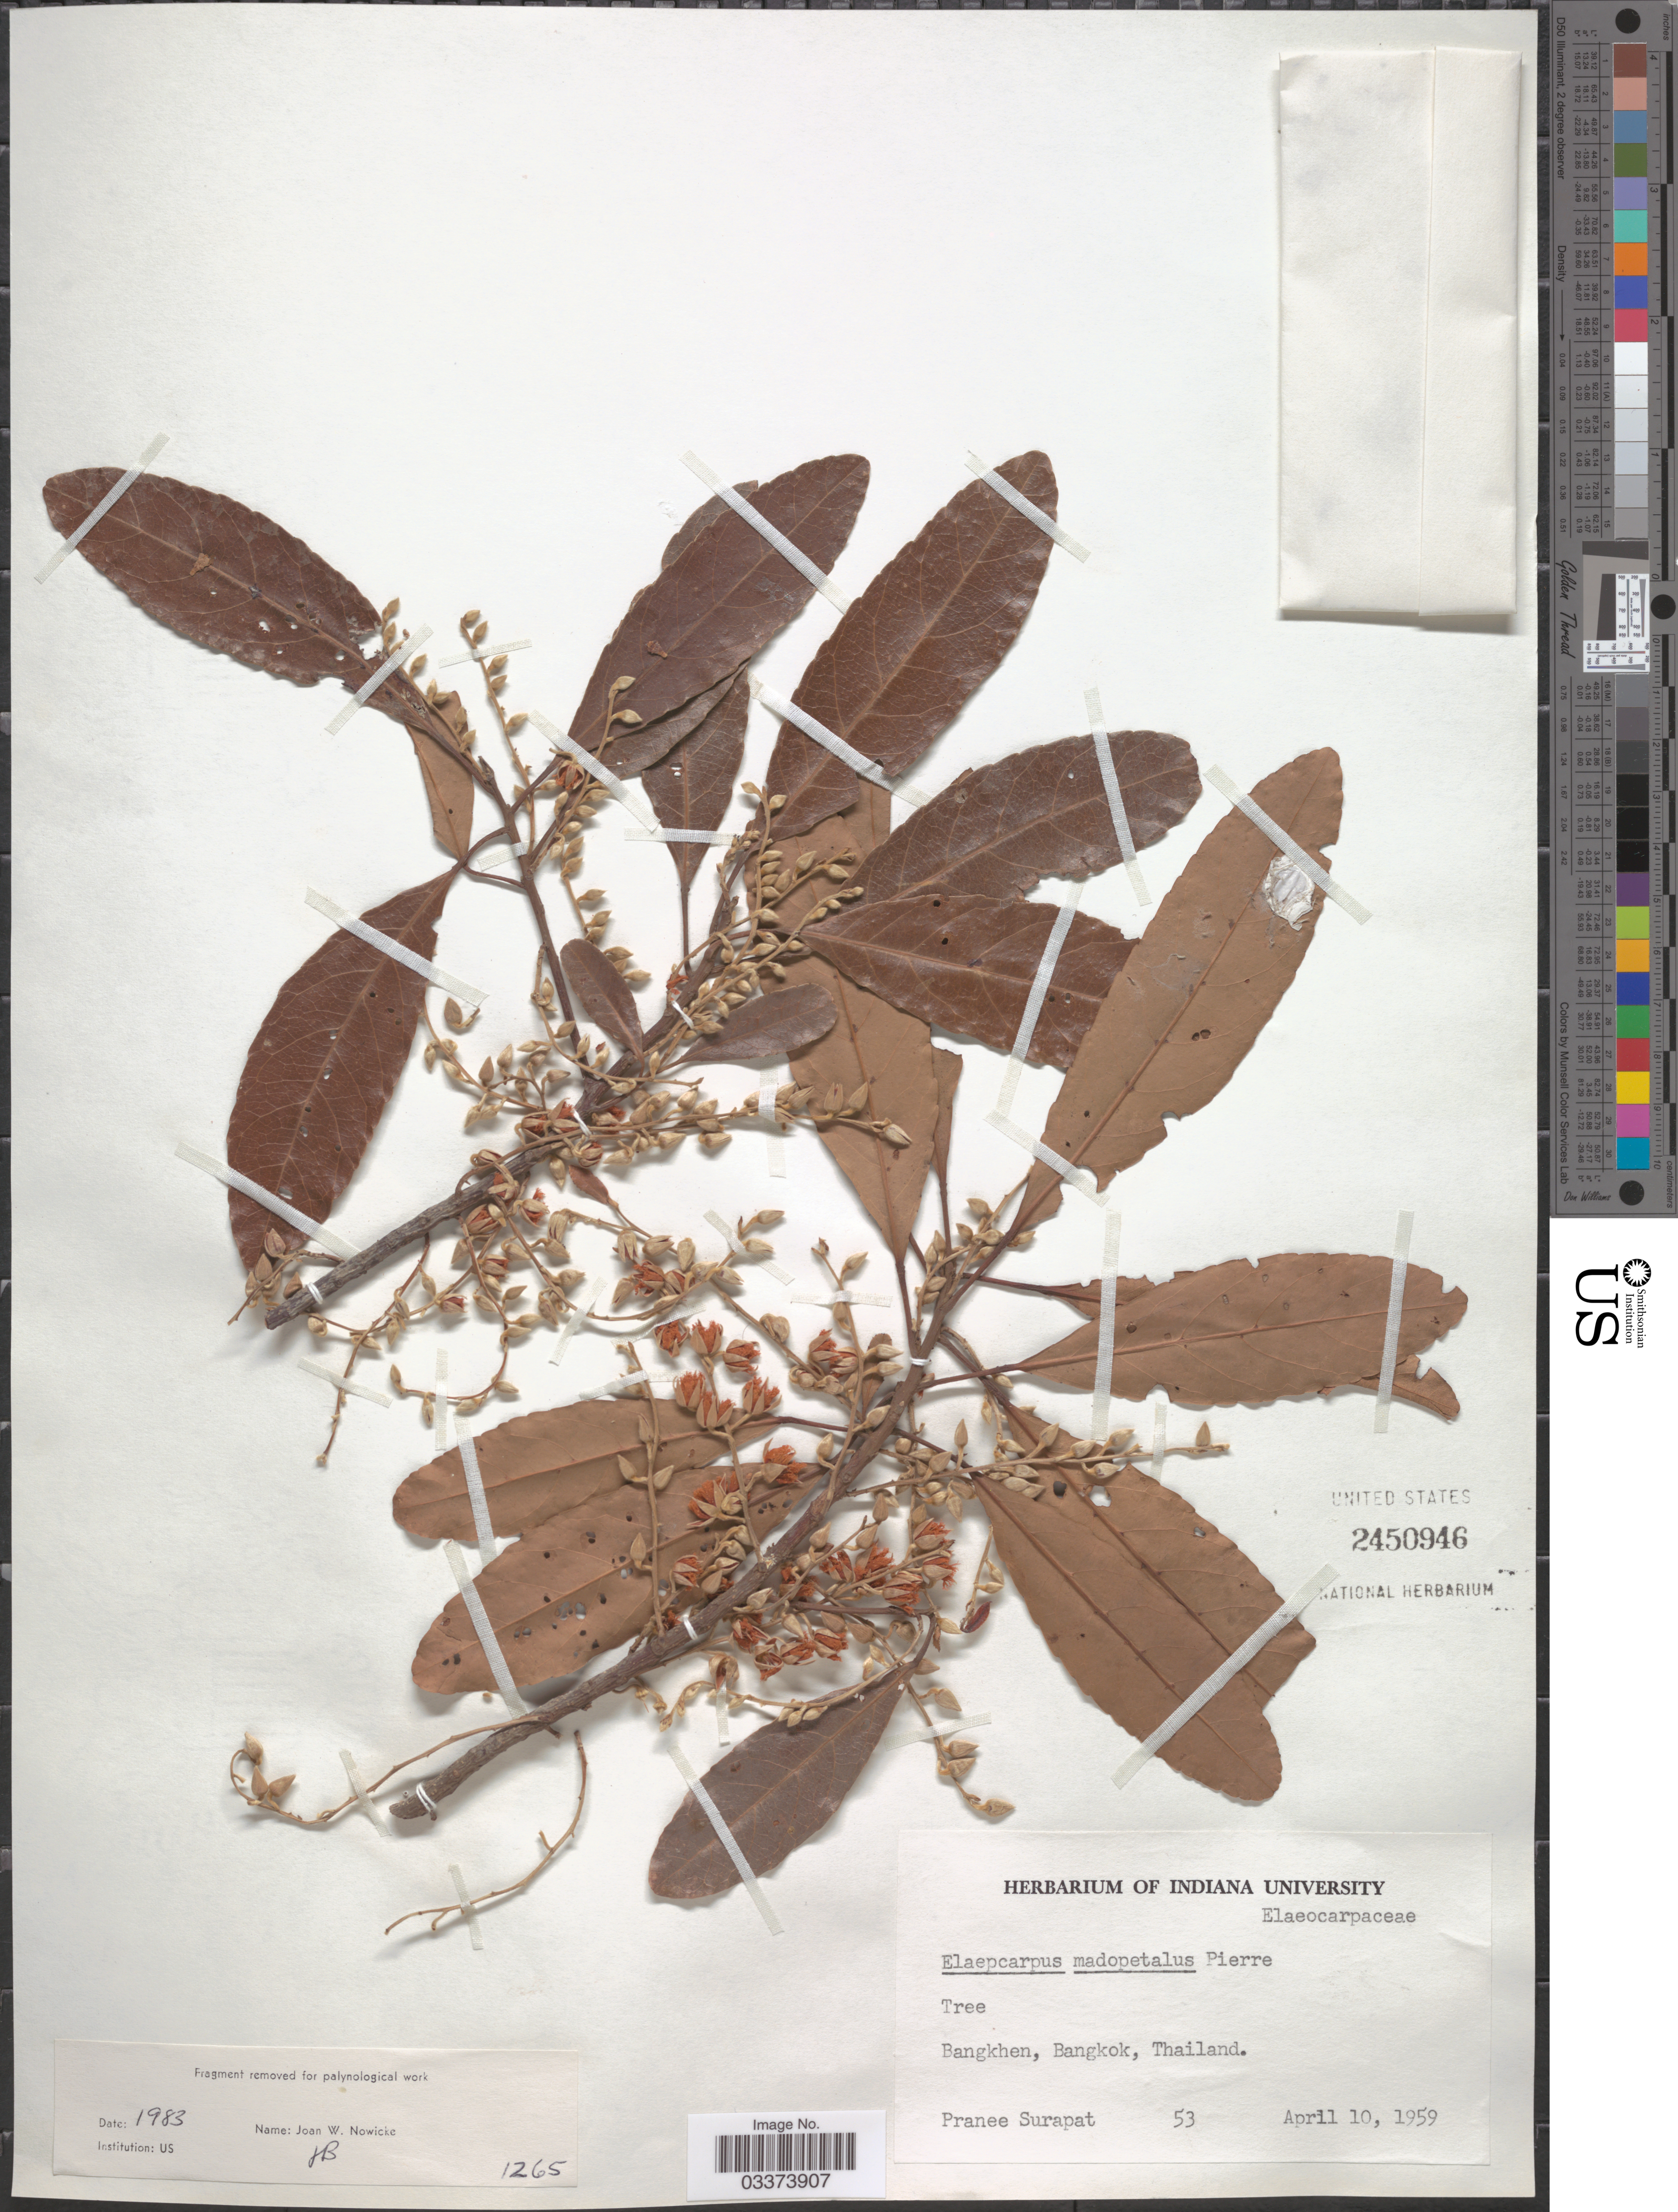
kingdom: Plantae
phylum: Tracheophyta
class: Magnoliopsida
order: Oxalidales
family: Elaeocarpaceae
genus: Elaeocarpus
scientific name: Elaeocarpus madopetalus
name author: Pierre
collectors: P. Surapat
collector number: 53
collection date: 1959-04-10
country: Thailand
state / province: Bangkok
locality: Bangkhen.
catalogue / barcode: US 2450946